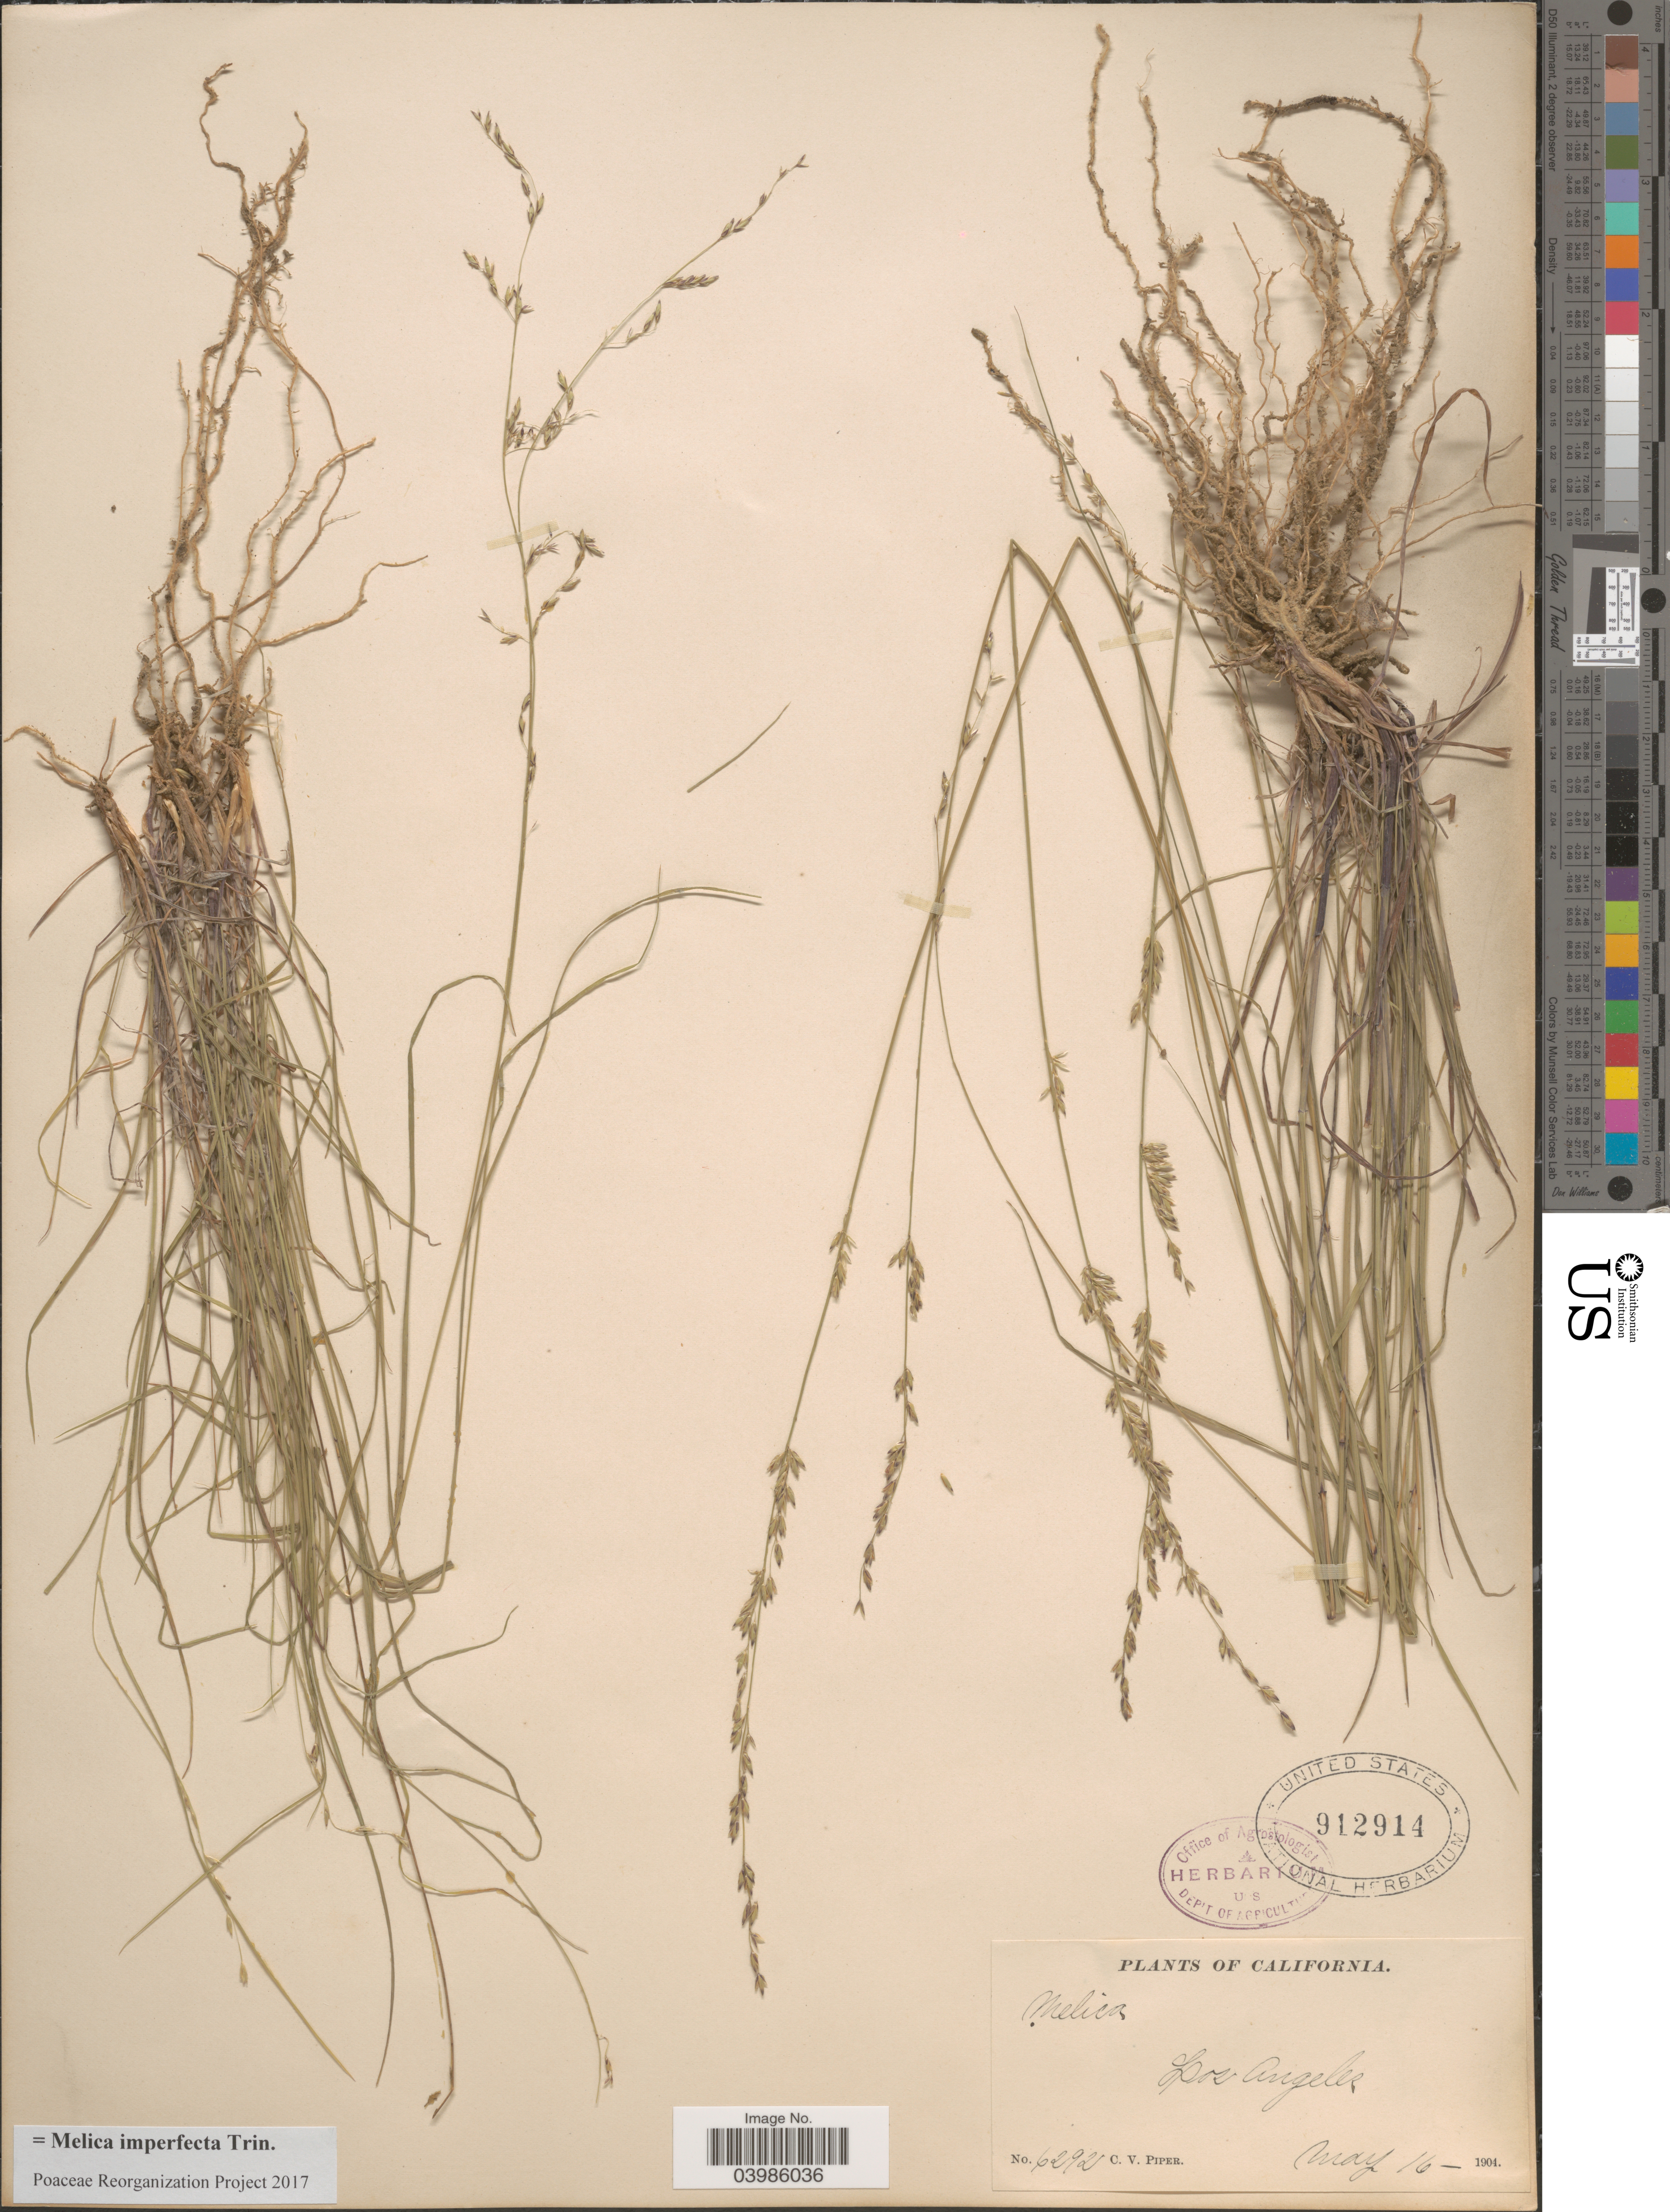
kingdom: Plantae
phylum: Tracheophyta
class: Liliopsida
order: Poales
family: Poaceae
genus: Melica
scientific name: Melica imperfecta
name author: Trin.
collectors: C. V. Piper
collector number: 6292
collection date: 1904-05-16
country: United States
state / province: California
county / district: Los Angeles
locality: Los Angeles.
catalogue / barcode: US 912914